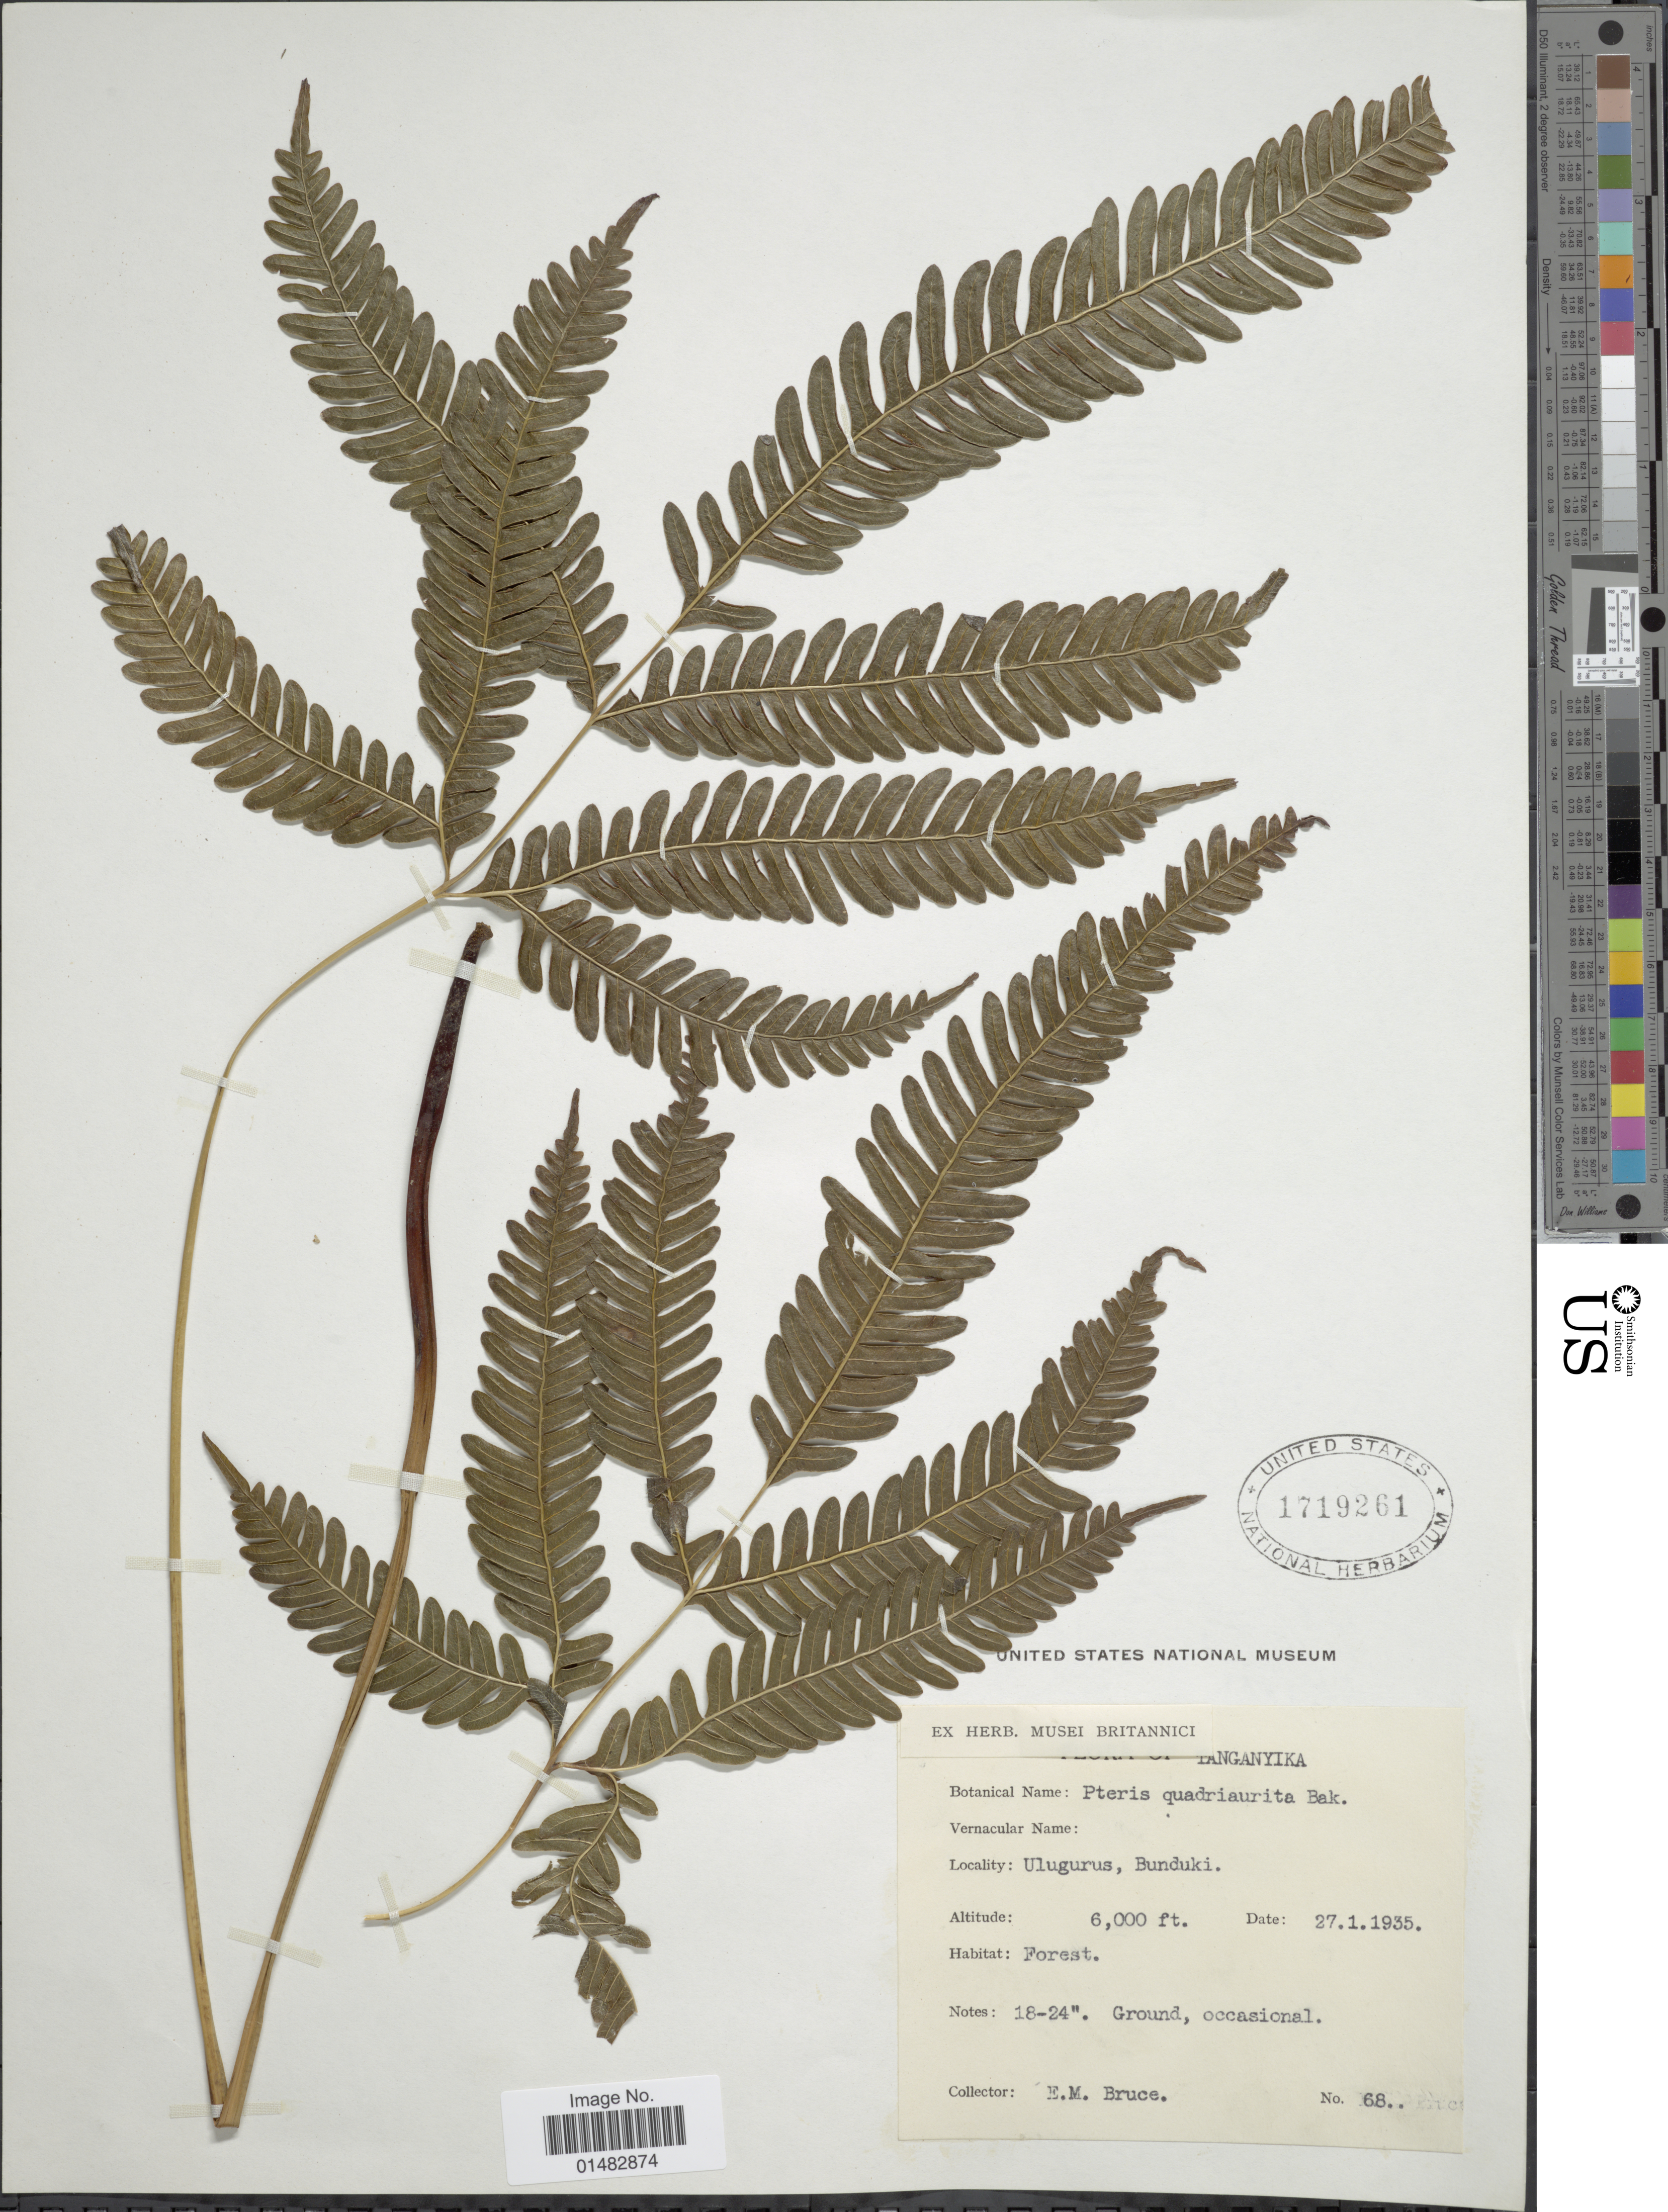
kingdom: Plantae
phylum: Tracheophyta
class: Polypodiopsida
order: Polypodiales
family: Pteridaceae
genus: Pteris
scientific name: Pteris quadriaurita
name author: Retz.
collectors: E. Bruce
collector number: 68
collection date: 1935-01-27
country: Tanzania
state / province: Morogoro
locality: Tanganyika, Ulugurus, Bunduki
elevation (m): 1829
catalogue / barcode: US 1719261